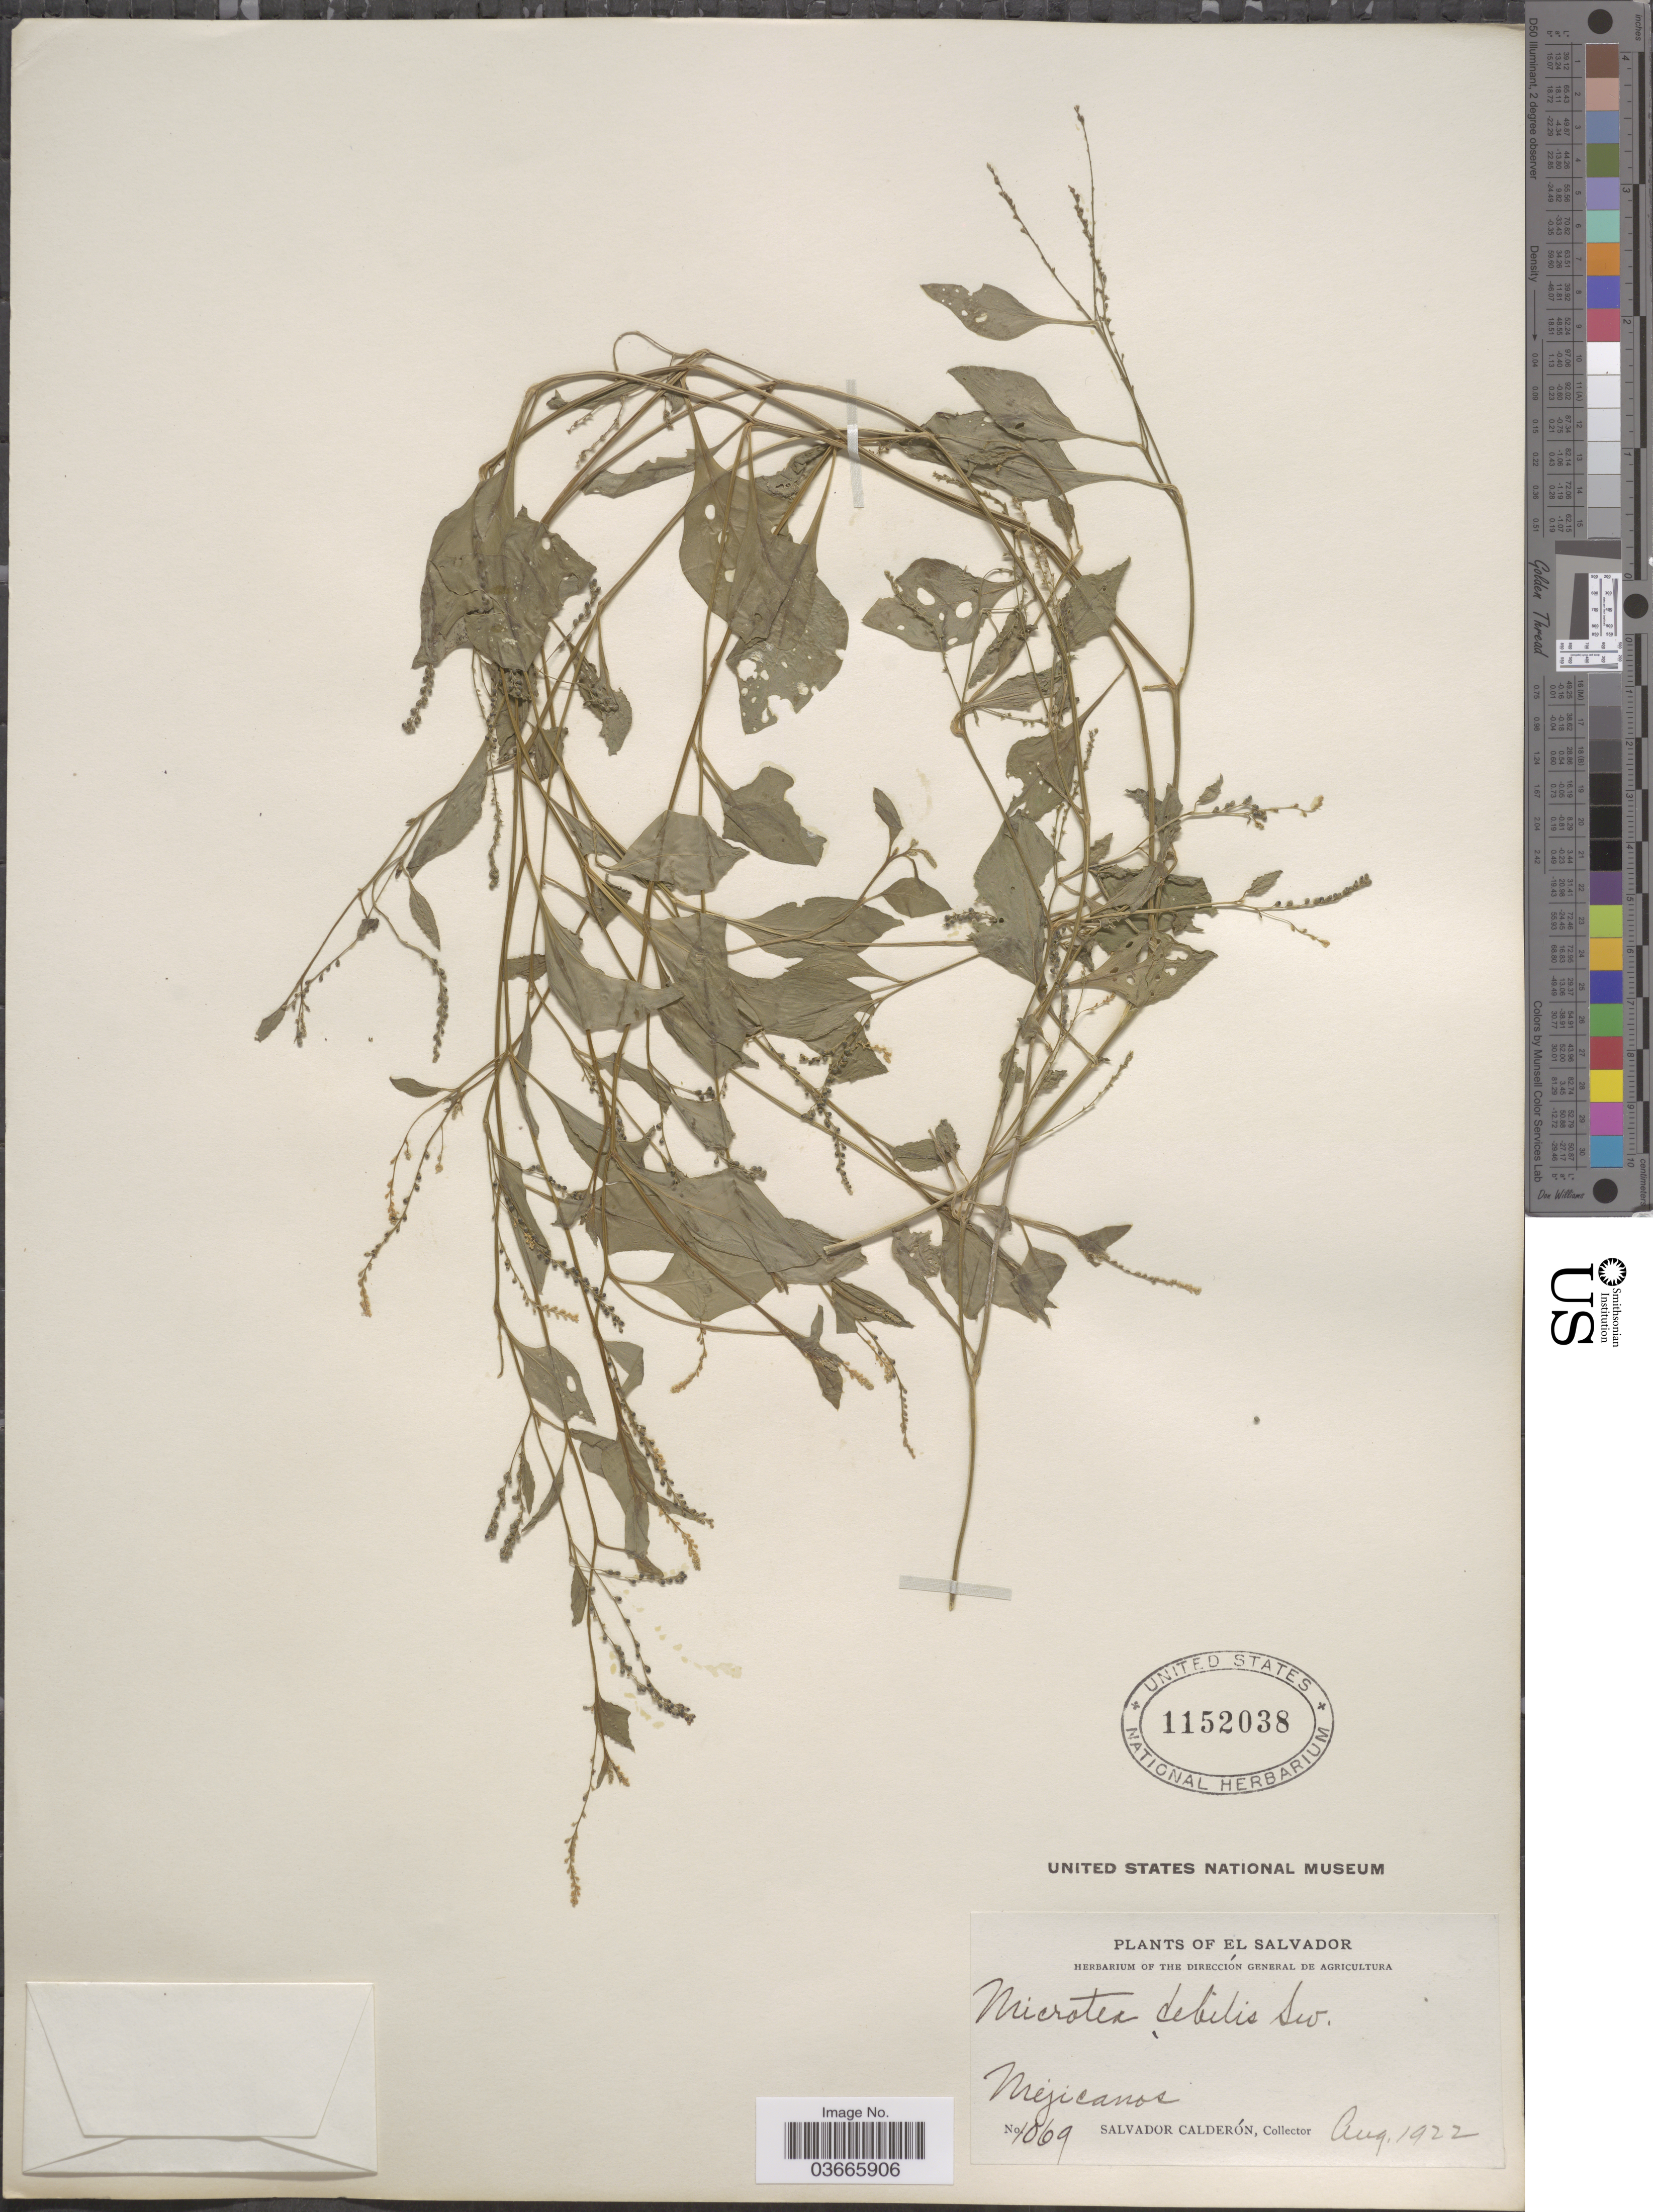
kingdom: Plantae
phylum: Tracheophyta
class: Magnoliopsida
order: Caryophyllales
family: Microteaceae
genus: Microtea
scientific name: Microtea debilis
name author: Sw.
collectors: S. Calderón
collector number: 1069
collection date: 1922-08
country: El Salvador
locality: Mejicanos.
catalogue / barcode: US 1152038